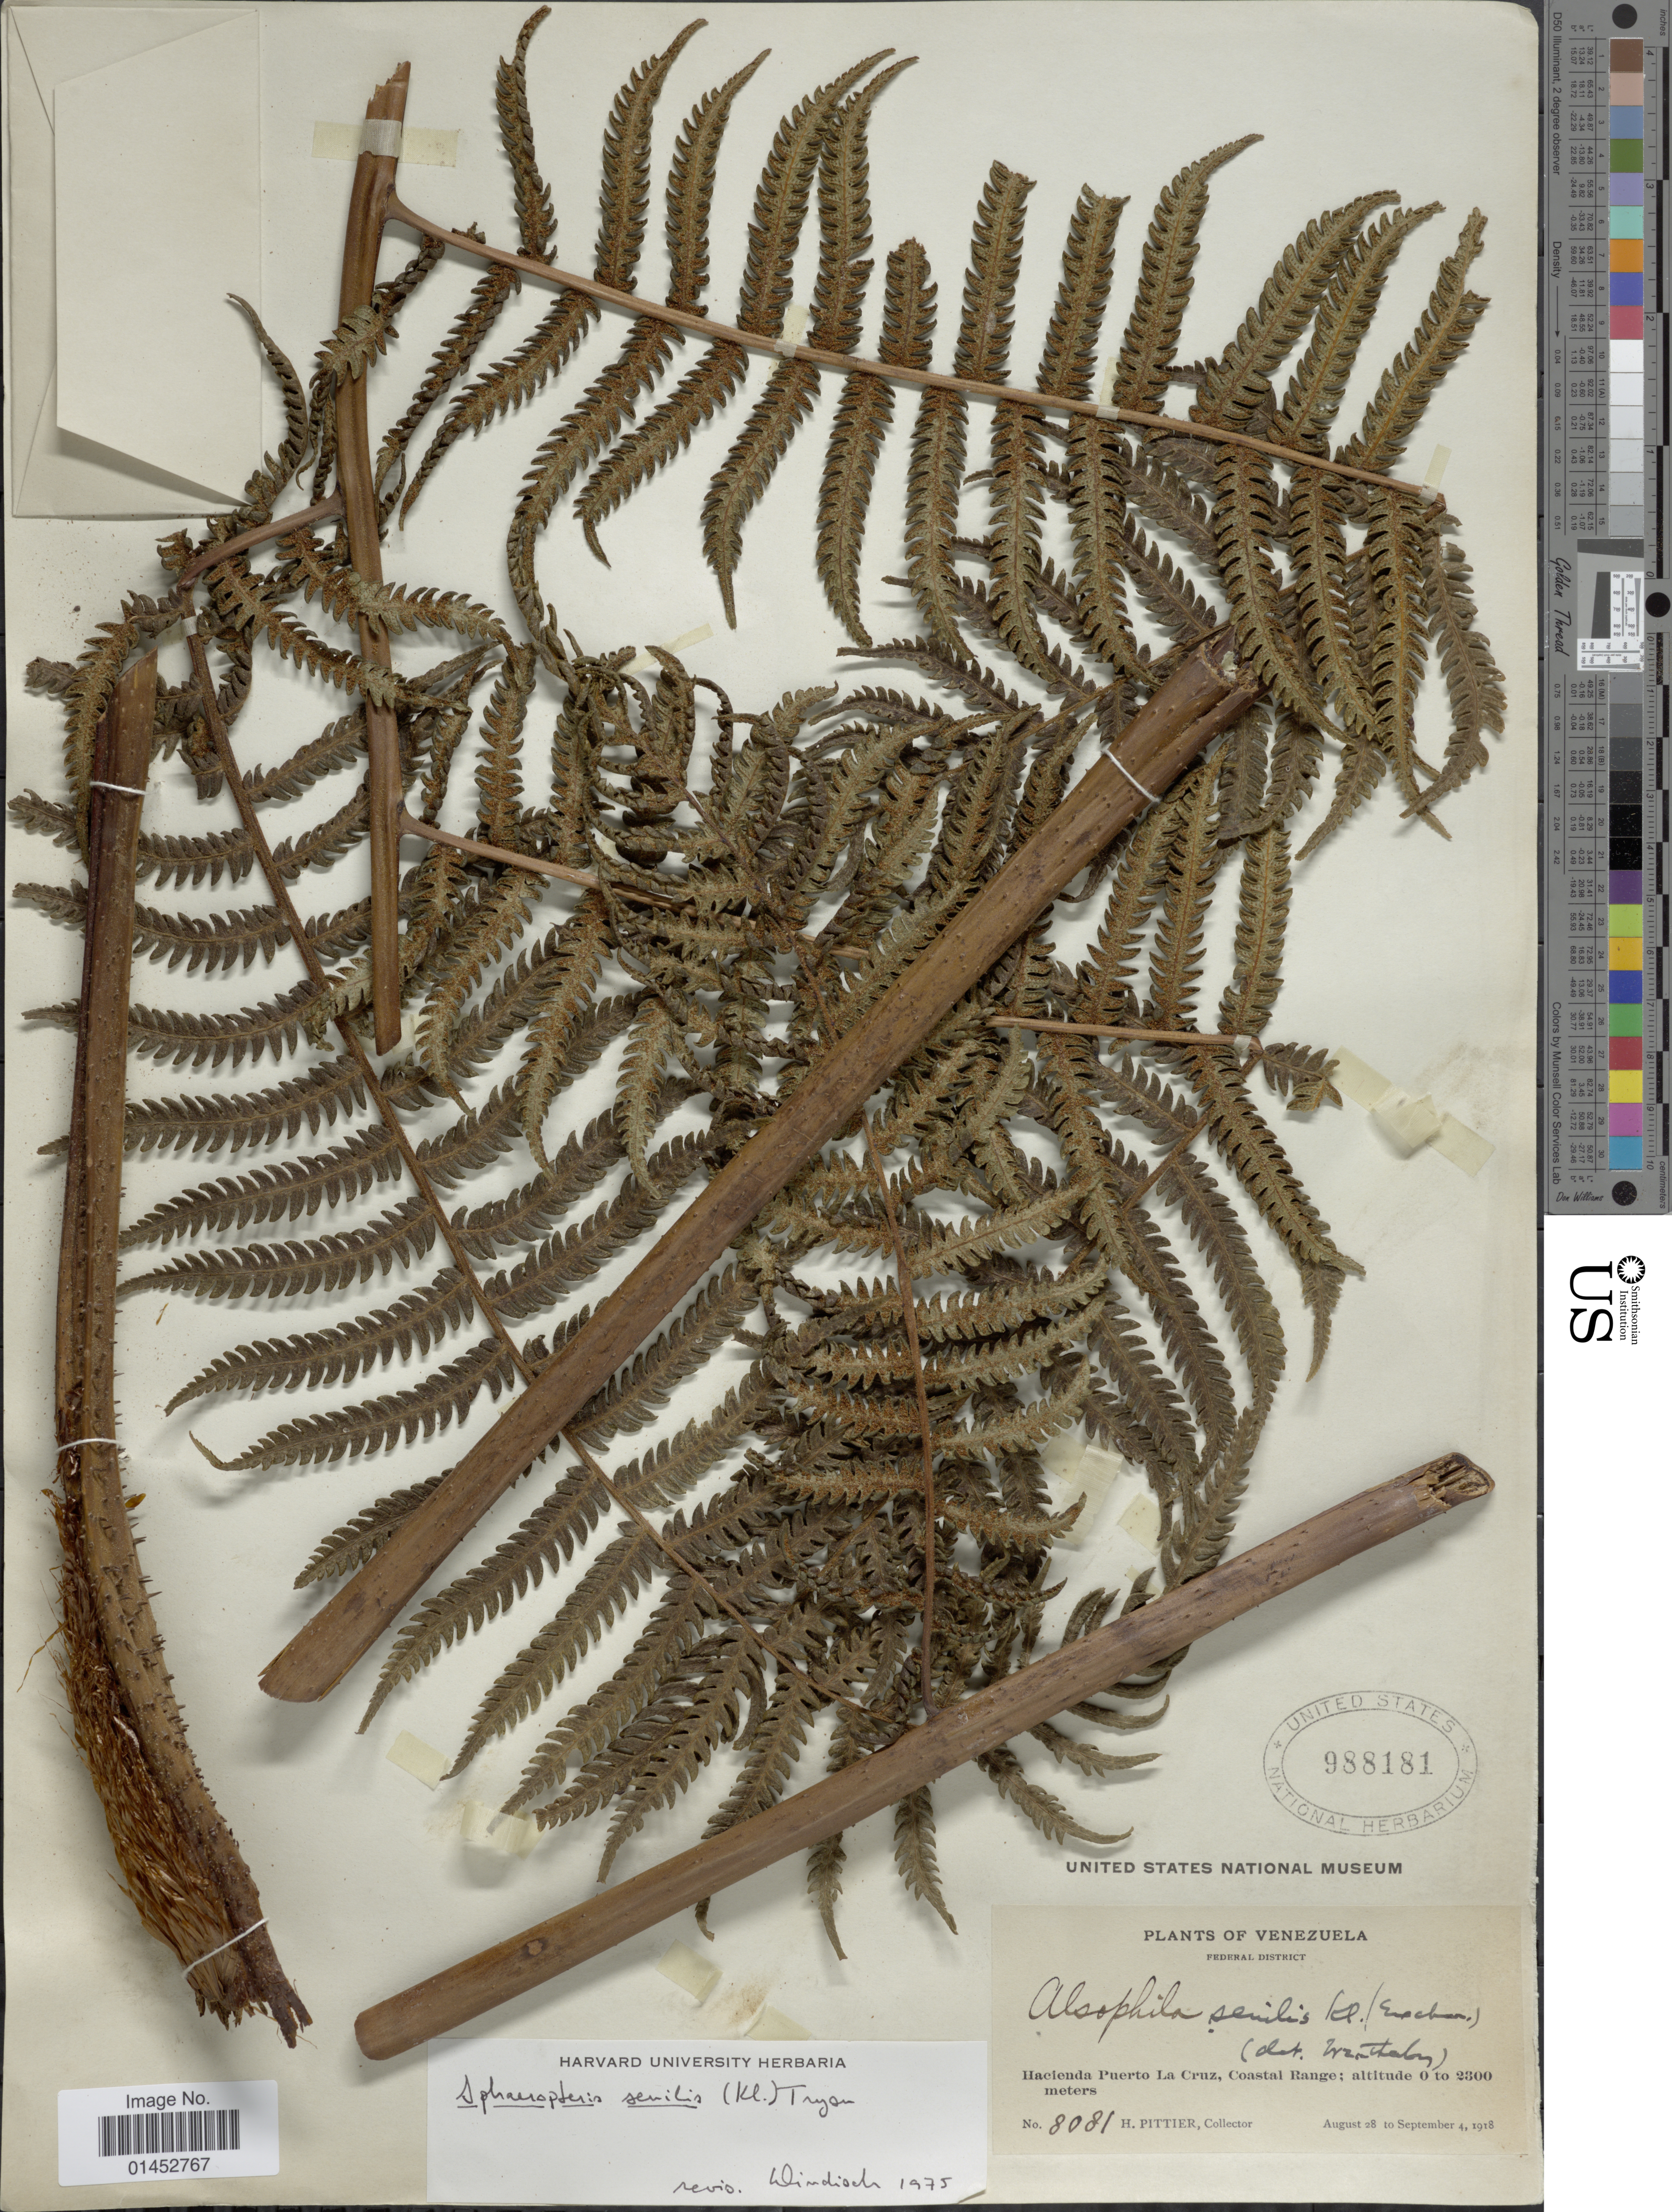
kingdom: Plantae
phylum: Tracheophyta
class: Polypodiopsida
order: Cyatheales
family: Cyatheaceae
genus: Cyathea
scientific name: Cyathea senilis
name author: (Klotzsch) Domin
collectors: H. F. Pittier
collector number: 8081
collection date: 1918-08-28/1918-09-04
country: Venezuela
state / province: Distrito Federal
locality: Hacienda Puerto La Cruz, Coastal Range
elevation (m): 0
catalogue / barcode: US 988181